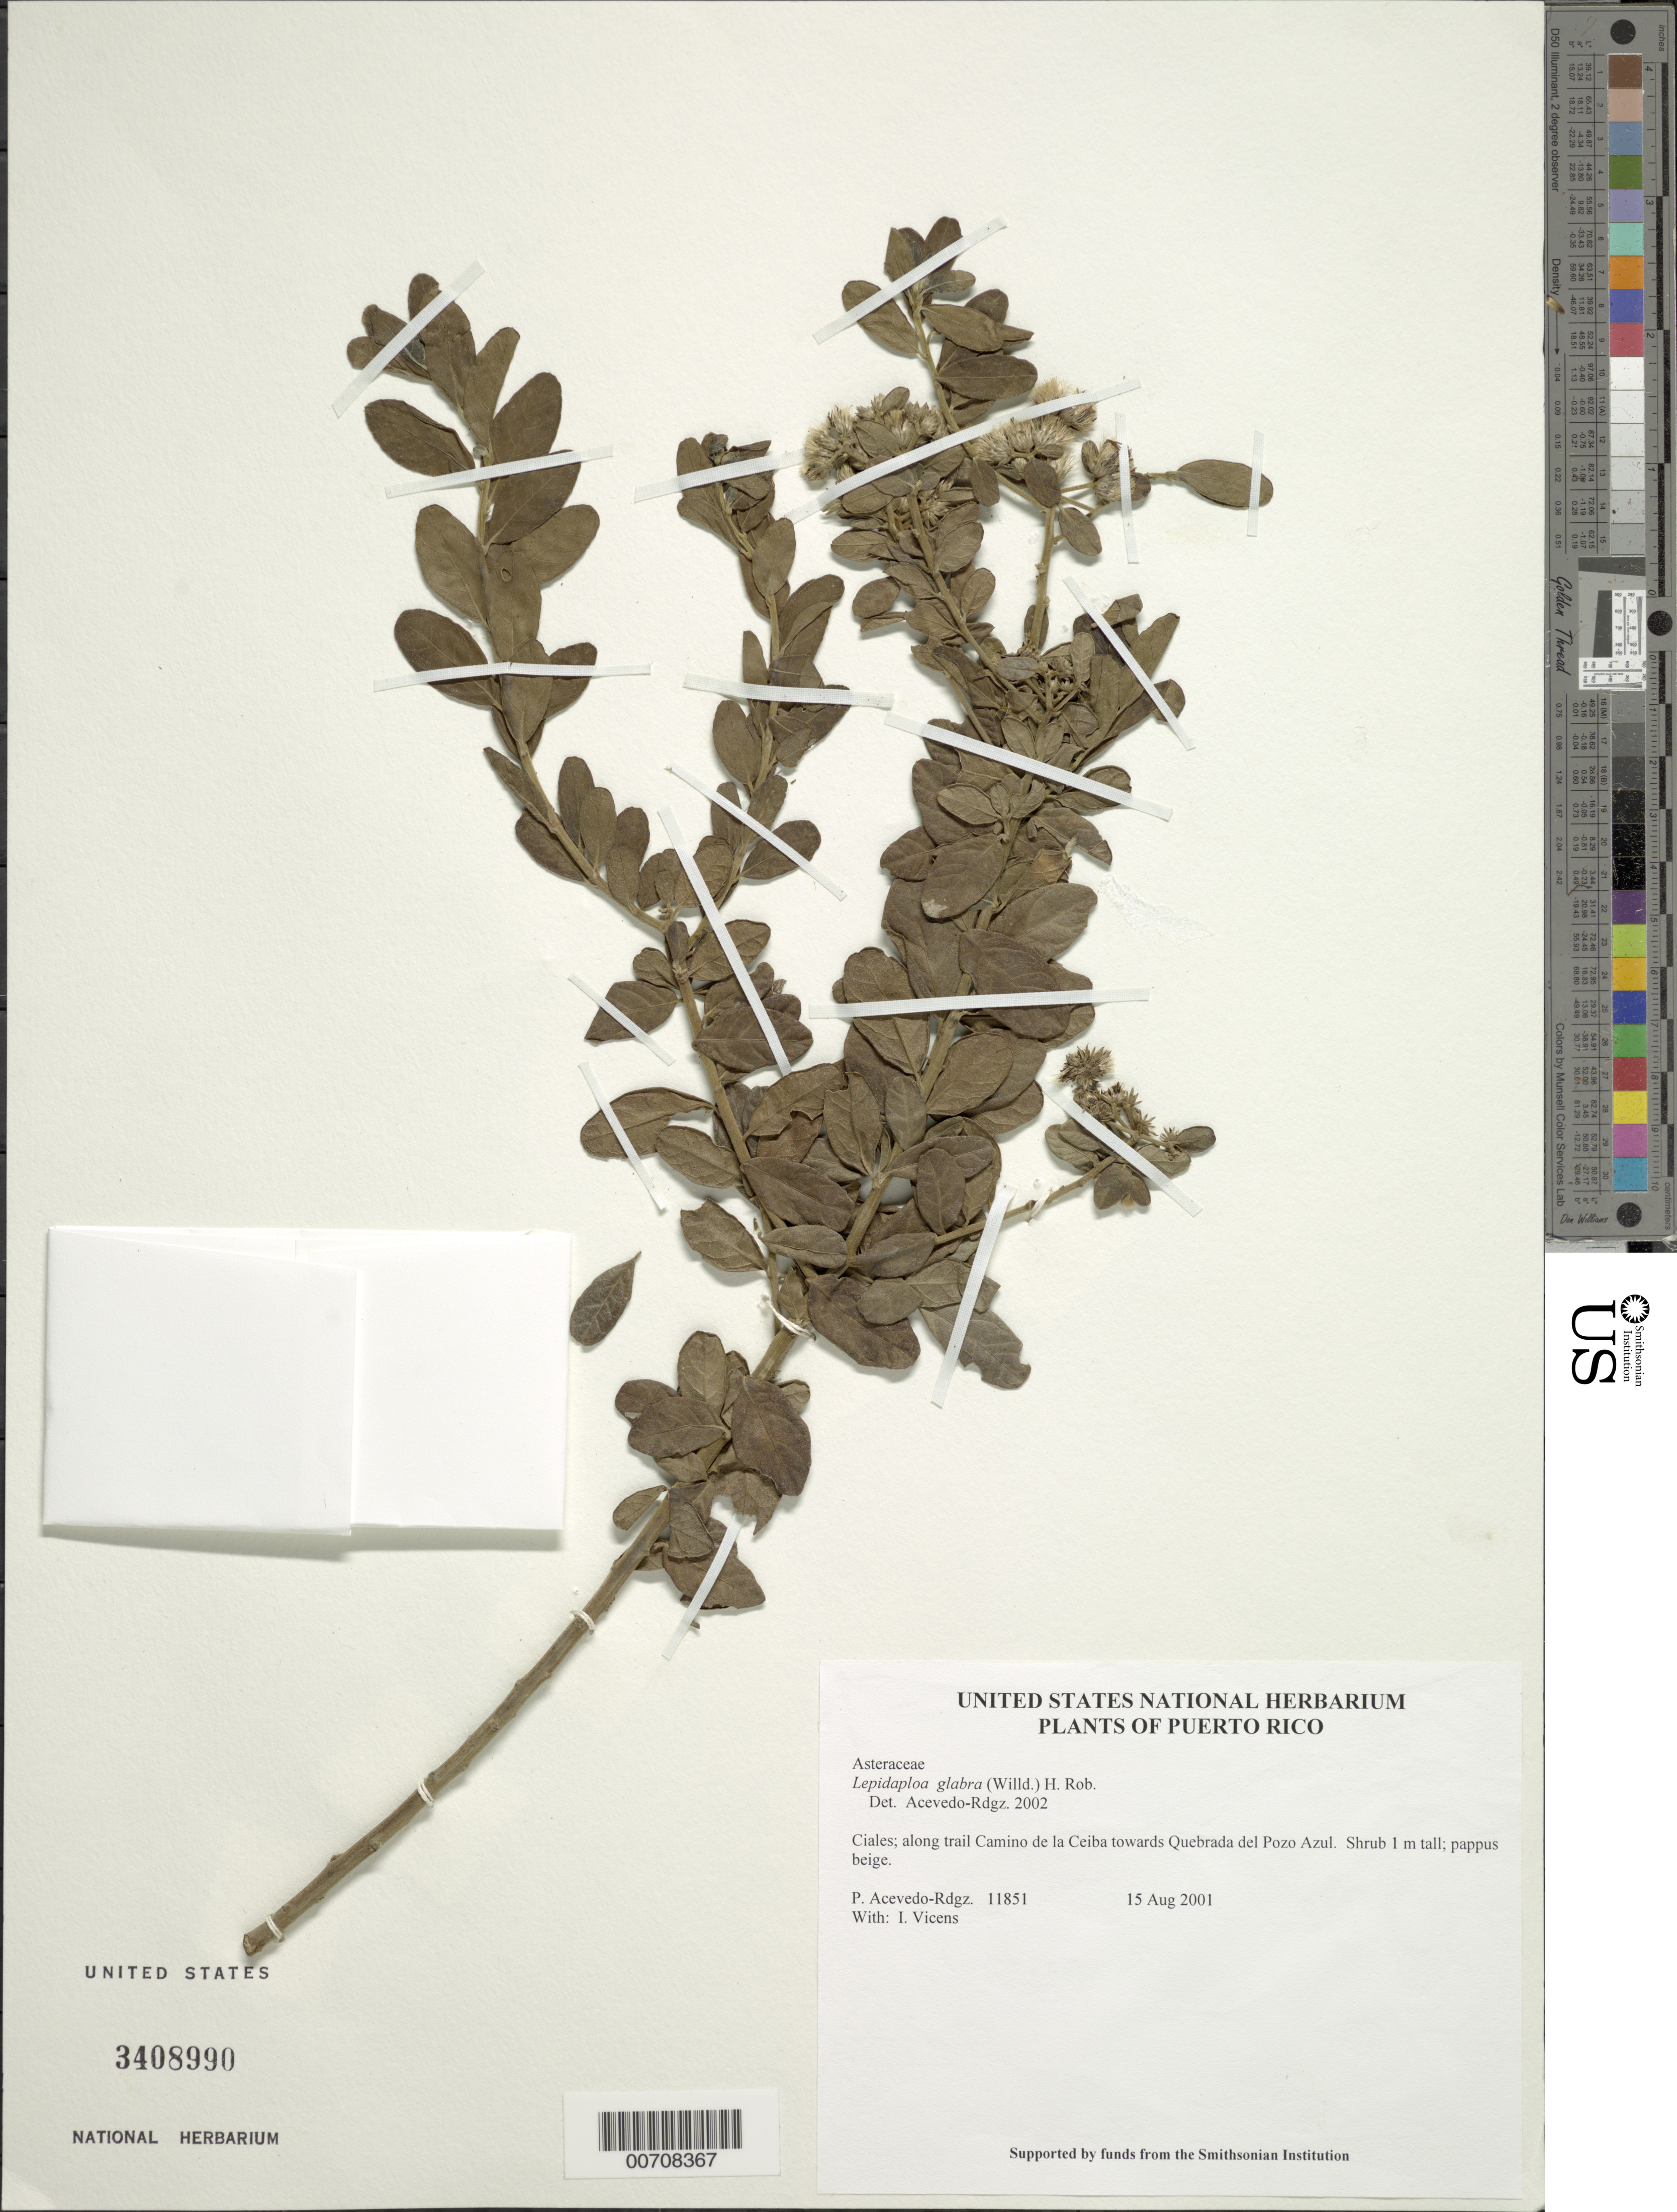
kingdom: Plantae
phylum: Tracheophyta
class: Magnoliopsida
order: Asterales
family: Asteraceae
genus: Lepidaploa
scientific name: Lepidaploa glabra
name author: (Willd.) H. Rob.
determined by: Acevedo-Rodríguez, P., (BOT), Smithsonian Institution - National Museum of Natural History (UNITED STATES)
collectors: P. Acevedo-Rodr. & I. Vicens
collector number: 11851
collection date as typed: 15 Aug 2001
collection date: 2001-08-15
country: Puerto Rico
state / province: Ciales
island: Puerto Rico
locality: Ciales; along trail Camino de la Ceiba towards Quebrada del Pozo Azul.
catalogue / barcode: US 3408990